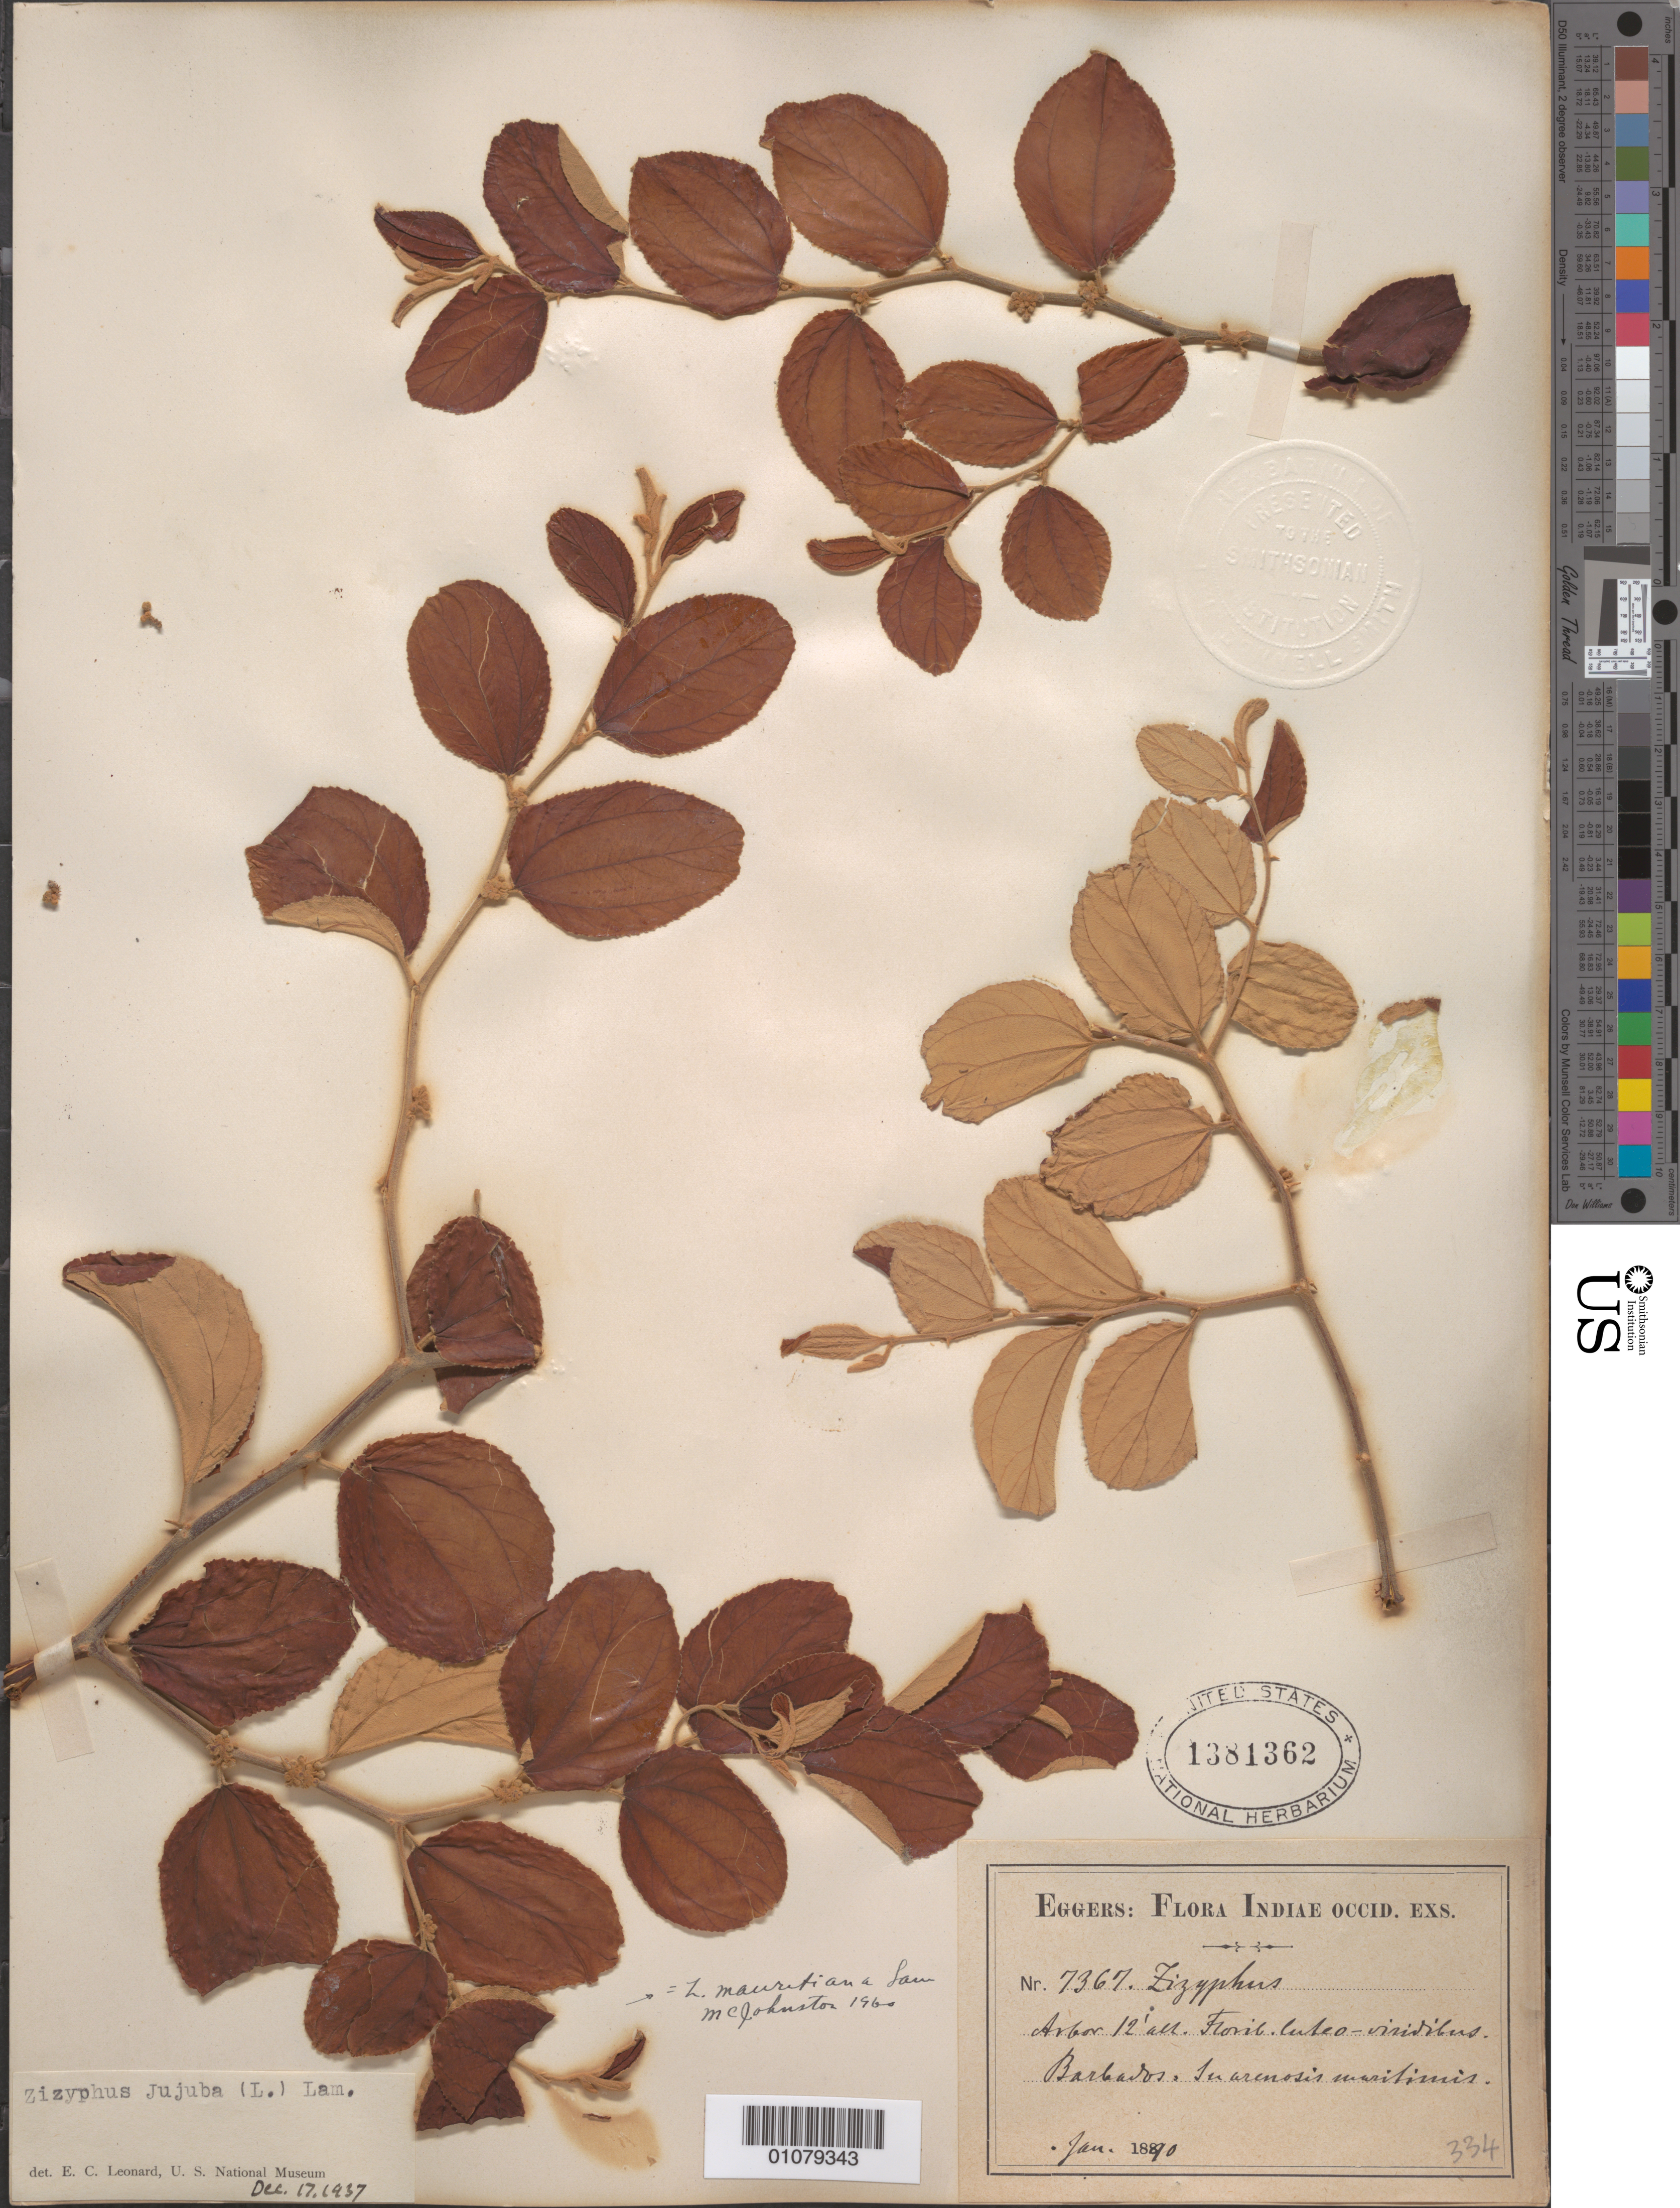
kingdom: Plantae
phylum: Tracheophyta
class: Magnoliopsida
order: Rosales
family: Rhamnaceae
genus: Ziziphus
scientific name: Ziziphus mauritiana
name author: Lam.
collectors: H. F. A. von Eggers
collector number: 7367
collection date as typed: Jan 1890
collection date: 1890-01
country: Barbados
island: Barbados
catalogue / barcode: US 1381362